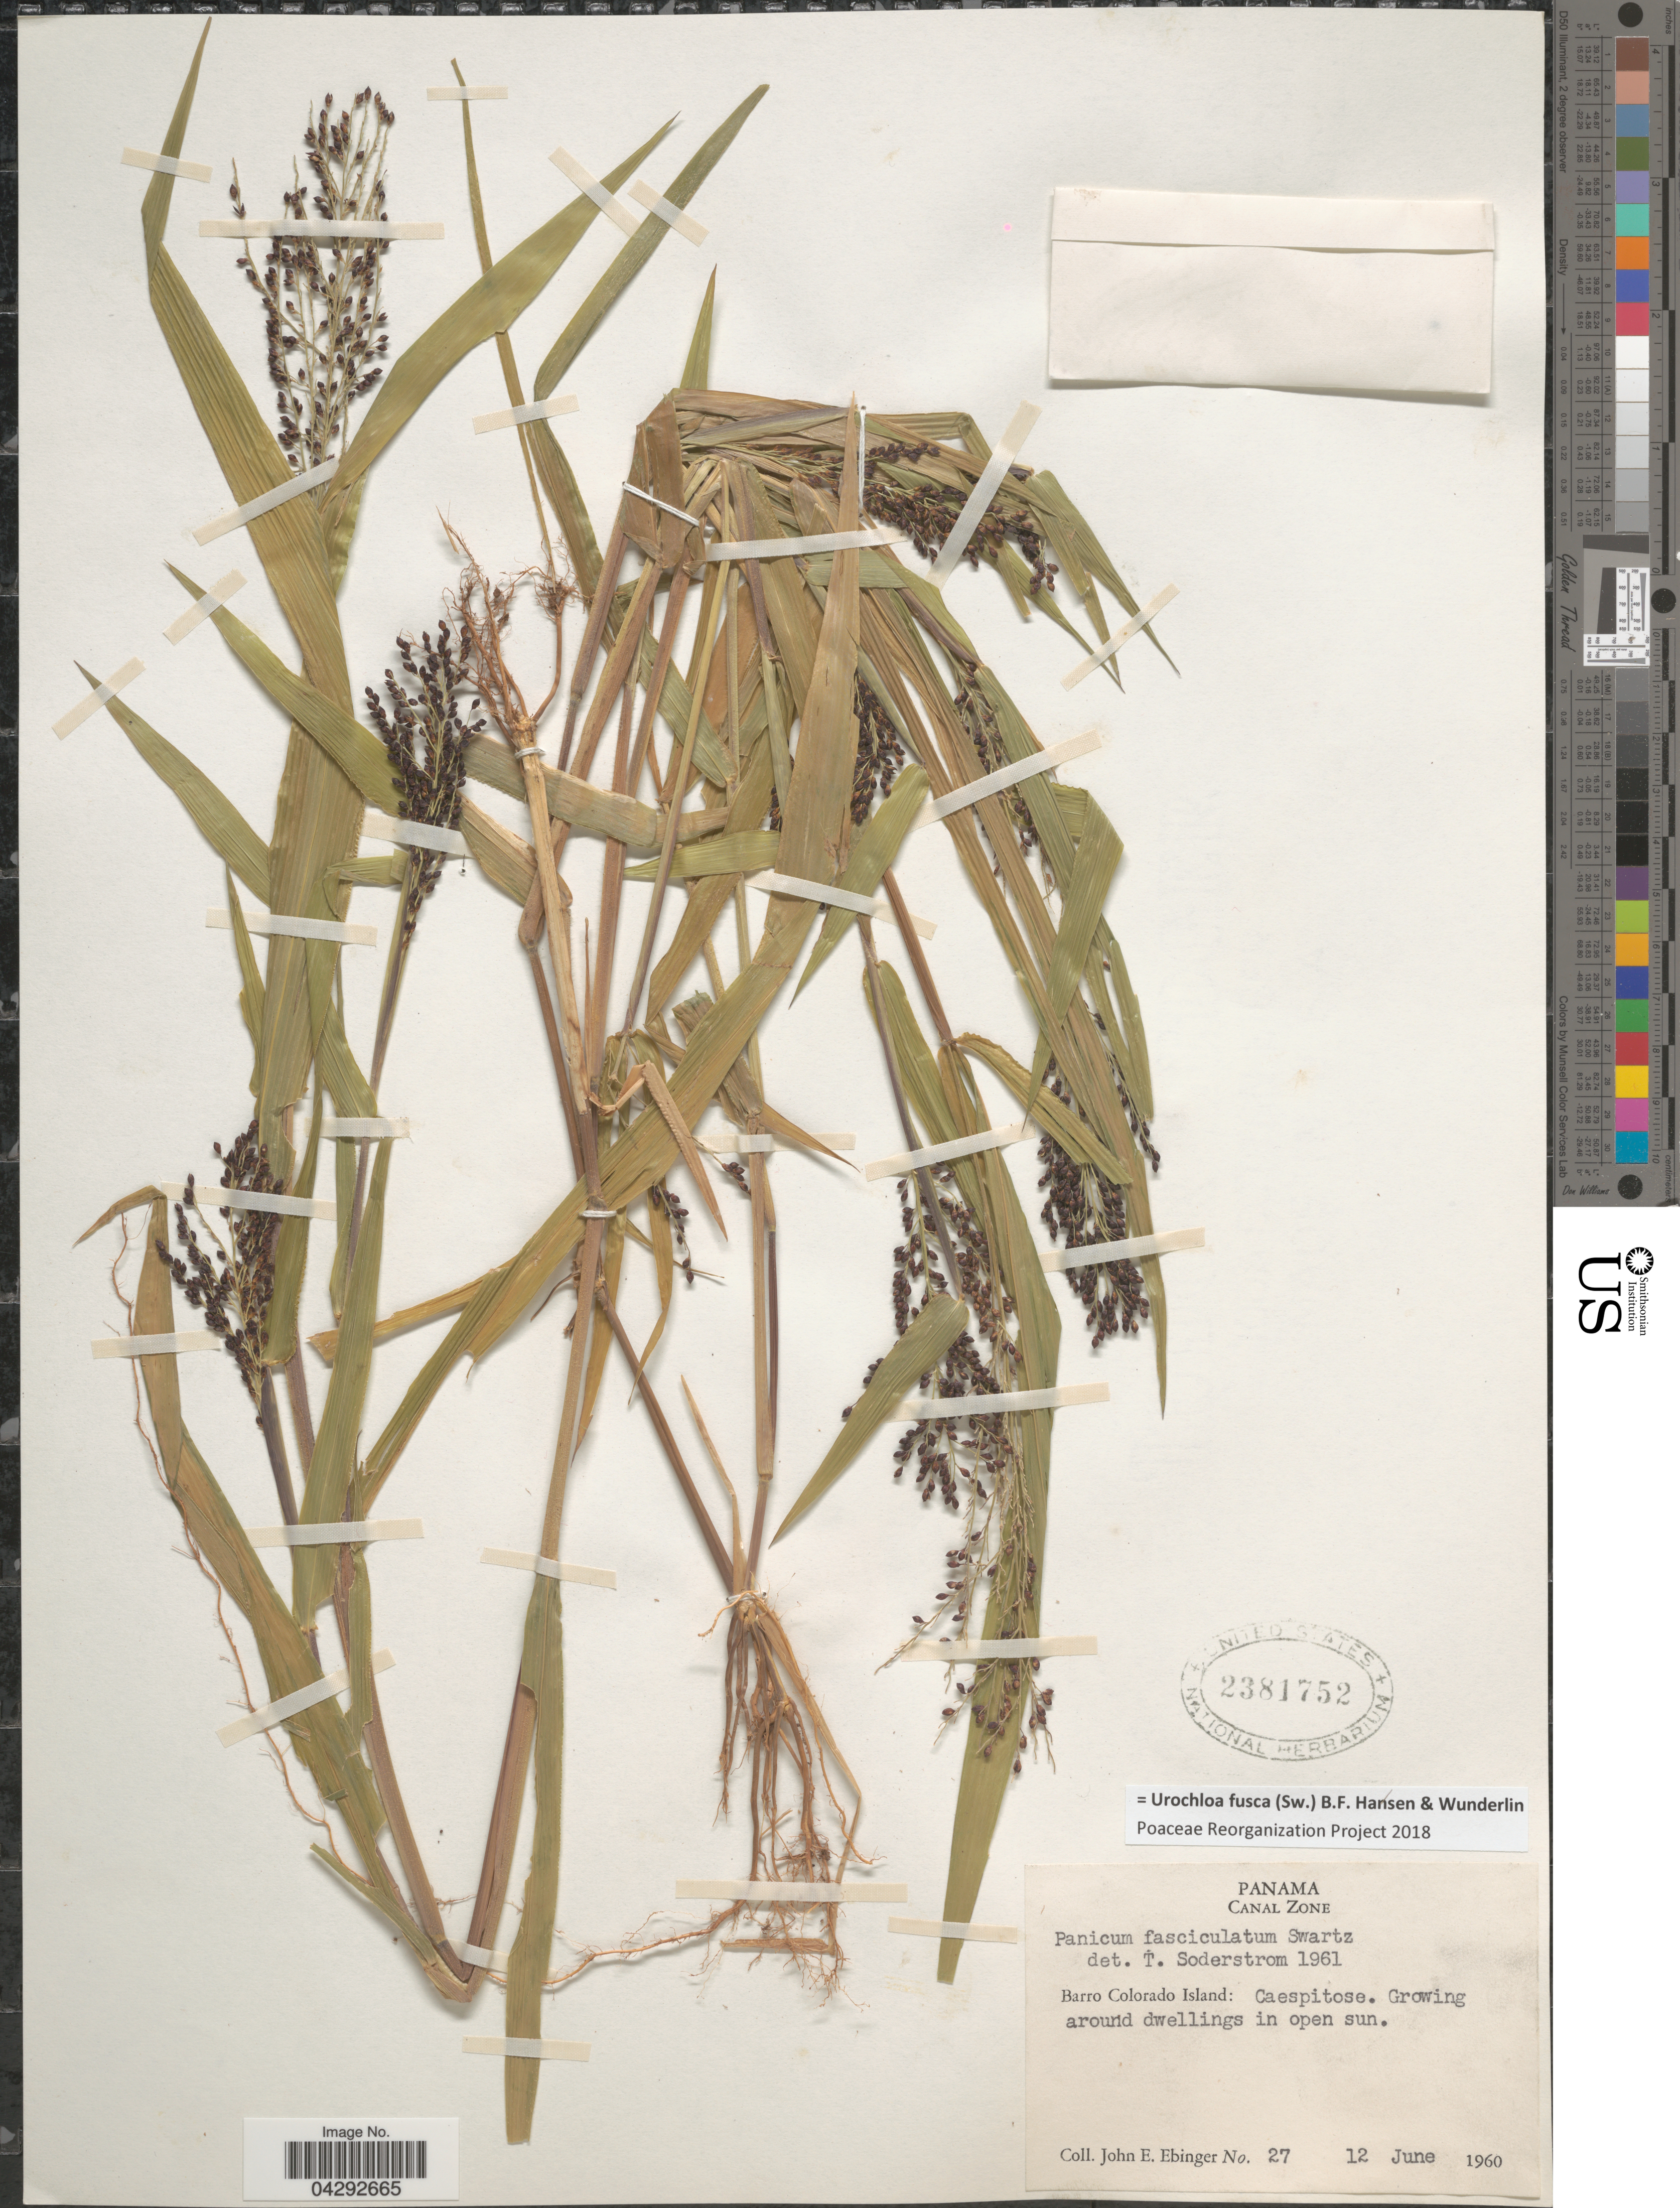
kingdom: Plantae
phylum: Tracheophyta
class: Liliopsida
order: Poales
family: Poaceae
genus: Urochloa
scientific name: Urochloa fusca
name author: (Sw.) B.F. Hansen & Wunderlin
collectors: J. Ebinger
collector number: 27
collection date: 1960-06-12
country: Panama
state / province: Colón / Panamá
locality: Canal Zone. Barro Colorado Island: Caespitose. Growing around in dwellings in open sun.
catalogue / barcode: US 2381752